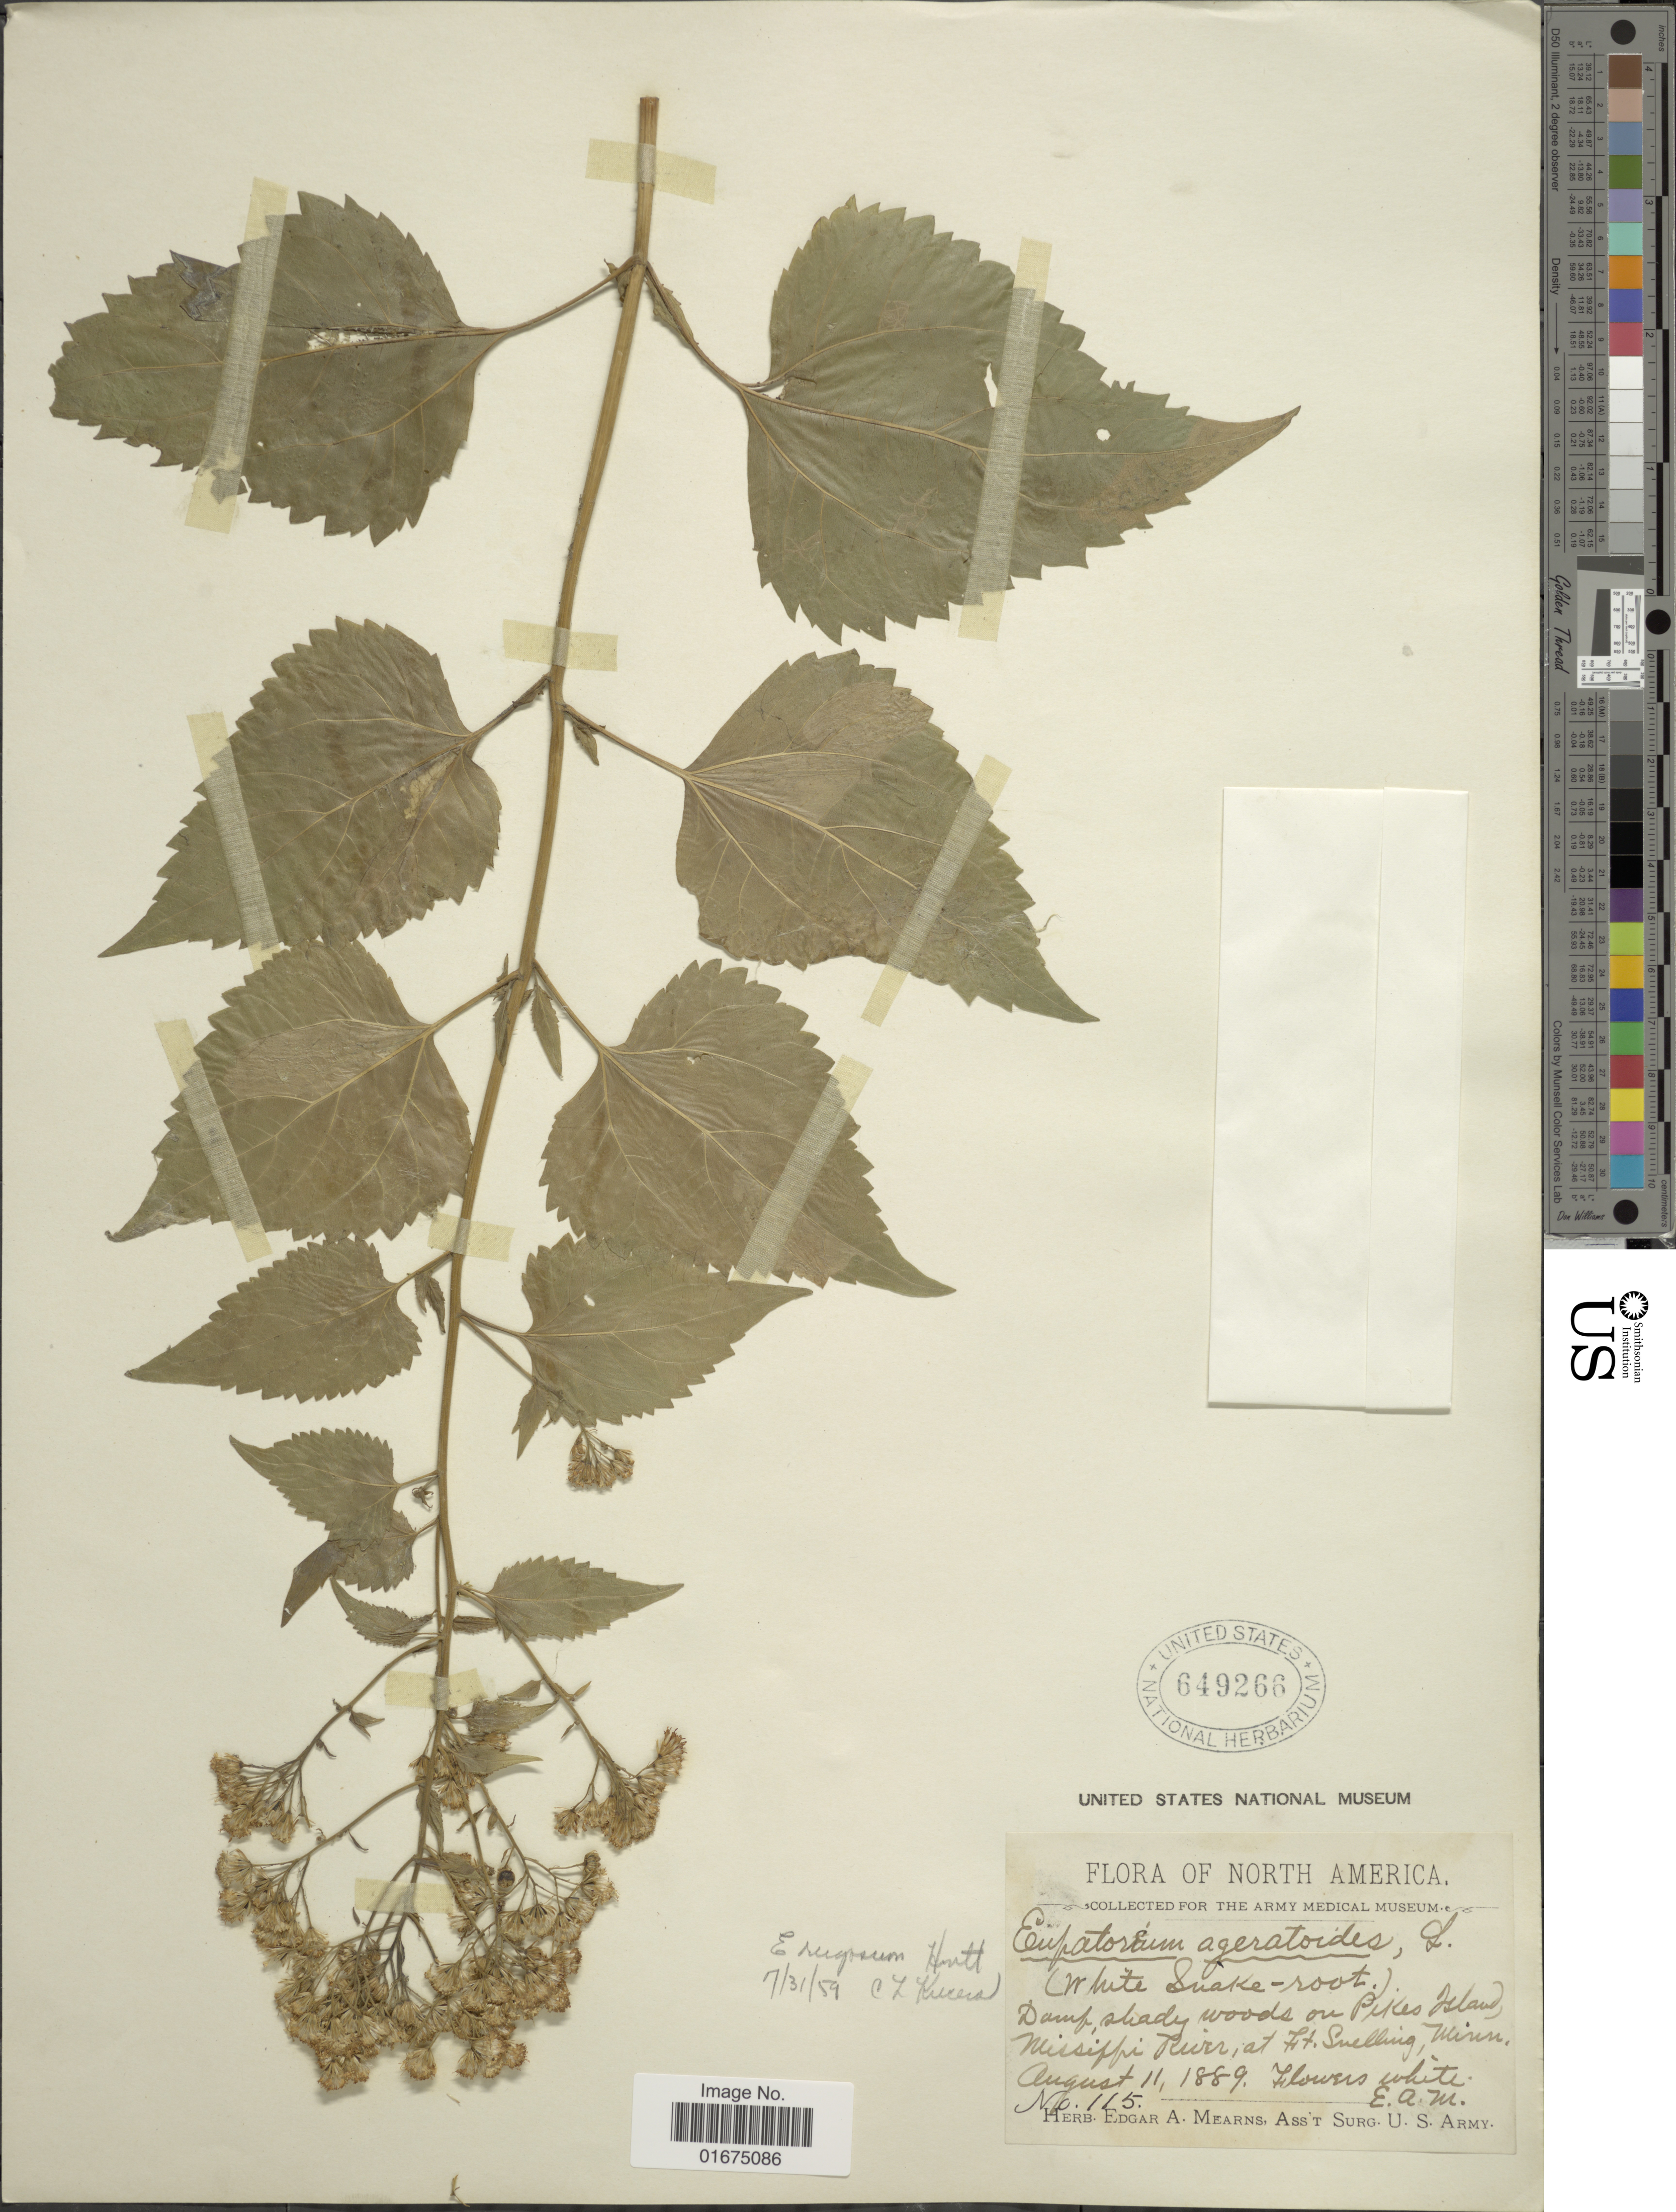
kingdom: Plantae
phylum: Tracheophyta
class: Magnoliopsida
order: Asterales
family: Asteraceae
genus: Ageratina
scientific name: Ageratina altissima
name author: (L.) R.M. King & H. Rob.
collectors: E. A. Mearns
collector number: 115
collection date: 1889-08-11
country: United States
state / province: Minnesota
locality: Damp shady woods on Pikes Island, Missippi River, at Fort Snelling.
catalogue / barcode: US 649266